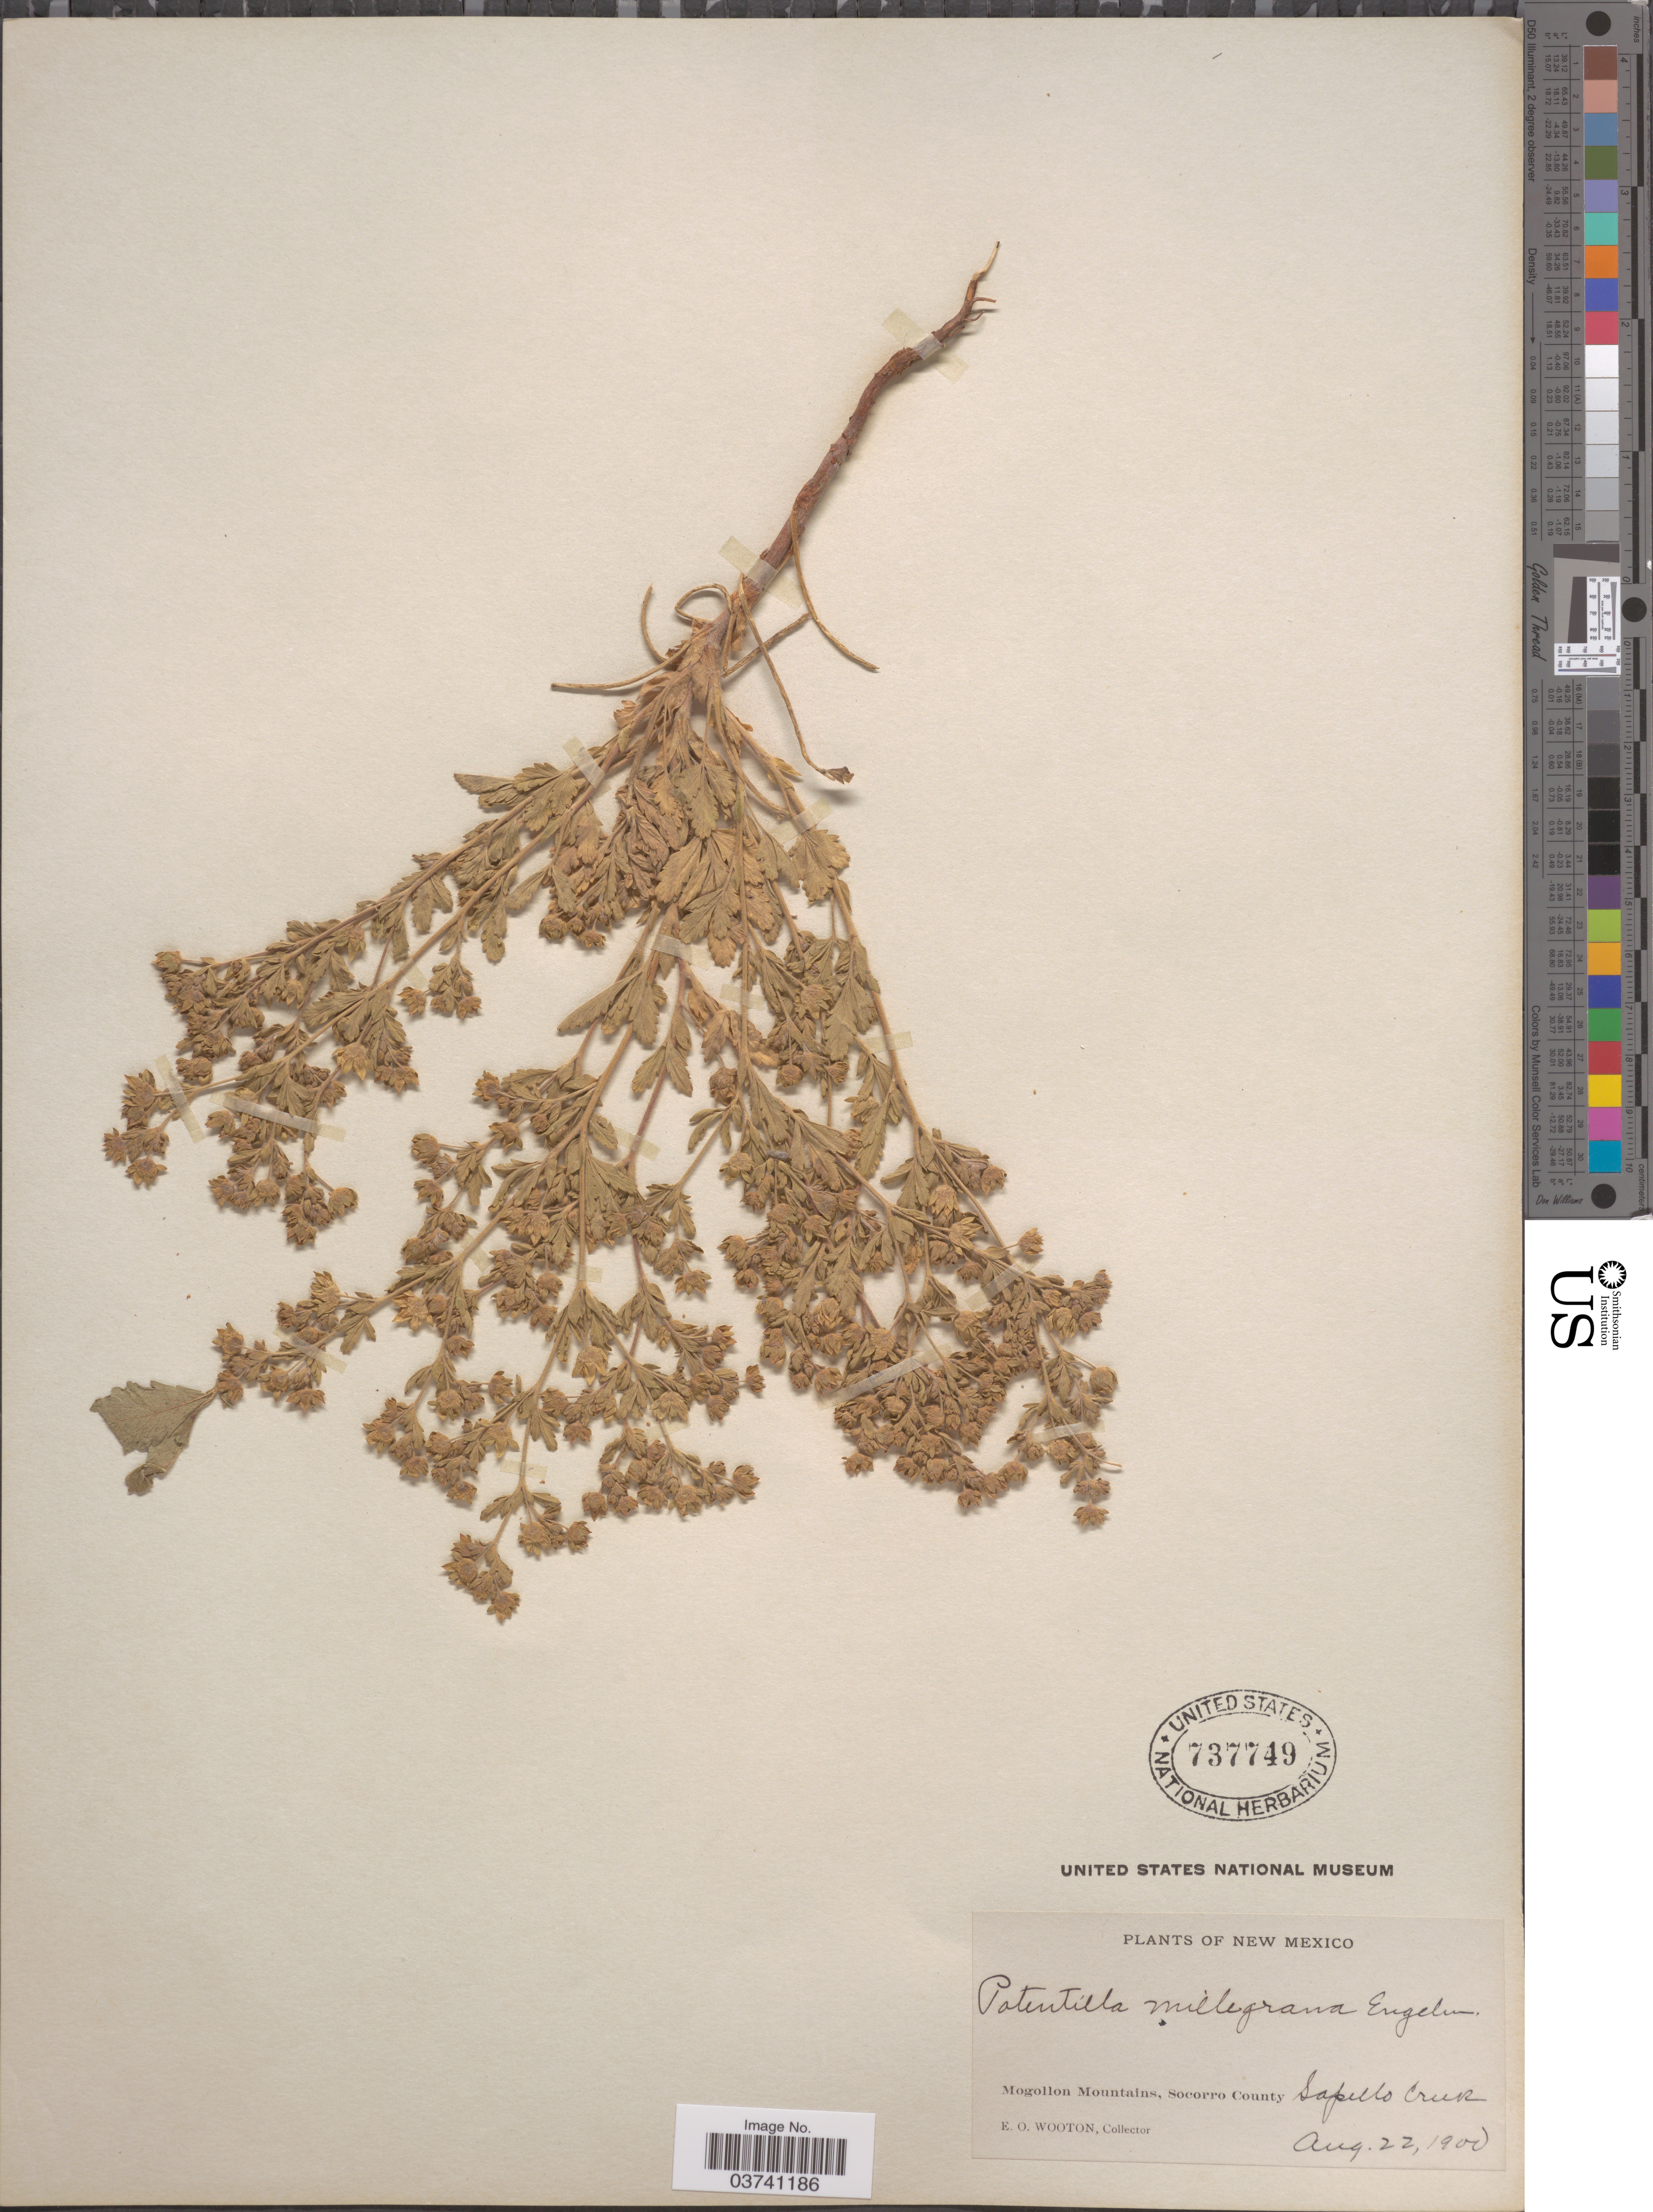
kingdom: Plantae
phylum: Tracheophyta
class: Magnoliopsida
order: Rosales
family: Rosaceae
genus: Potentilla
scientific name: Potentilla rivalis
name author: Nutt.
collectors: E. O. Wooton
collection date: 1900-08-22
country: United States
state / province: New Mexico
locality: Mogollon Mountains, Socorro County. Sapillo Creek.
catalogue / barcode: US 737749